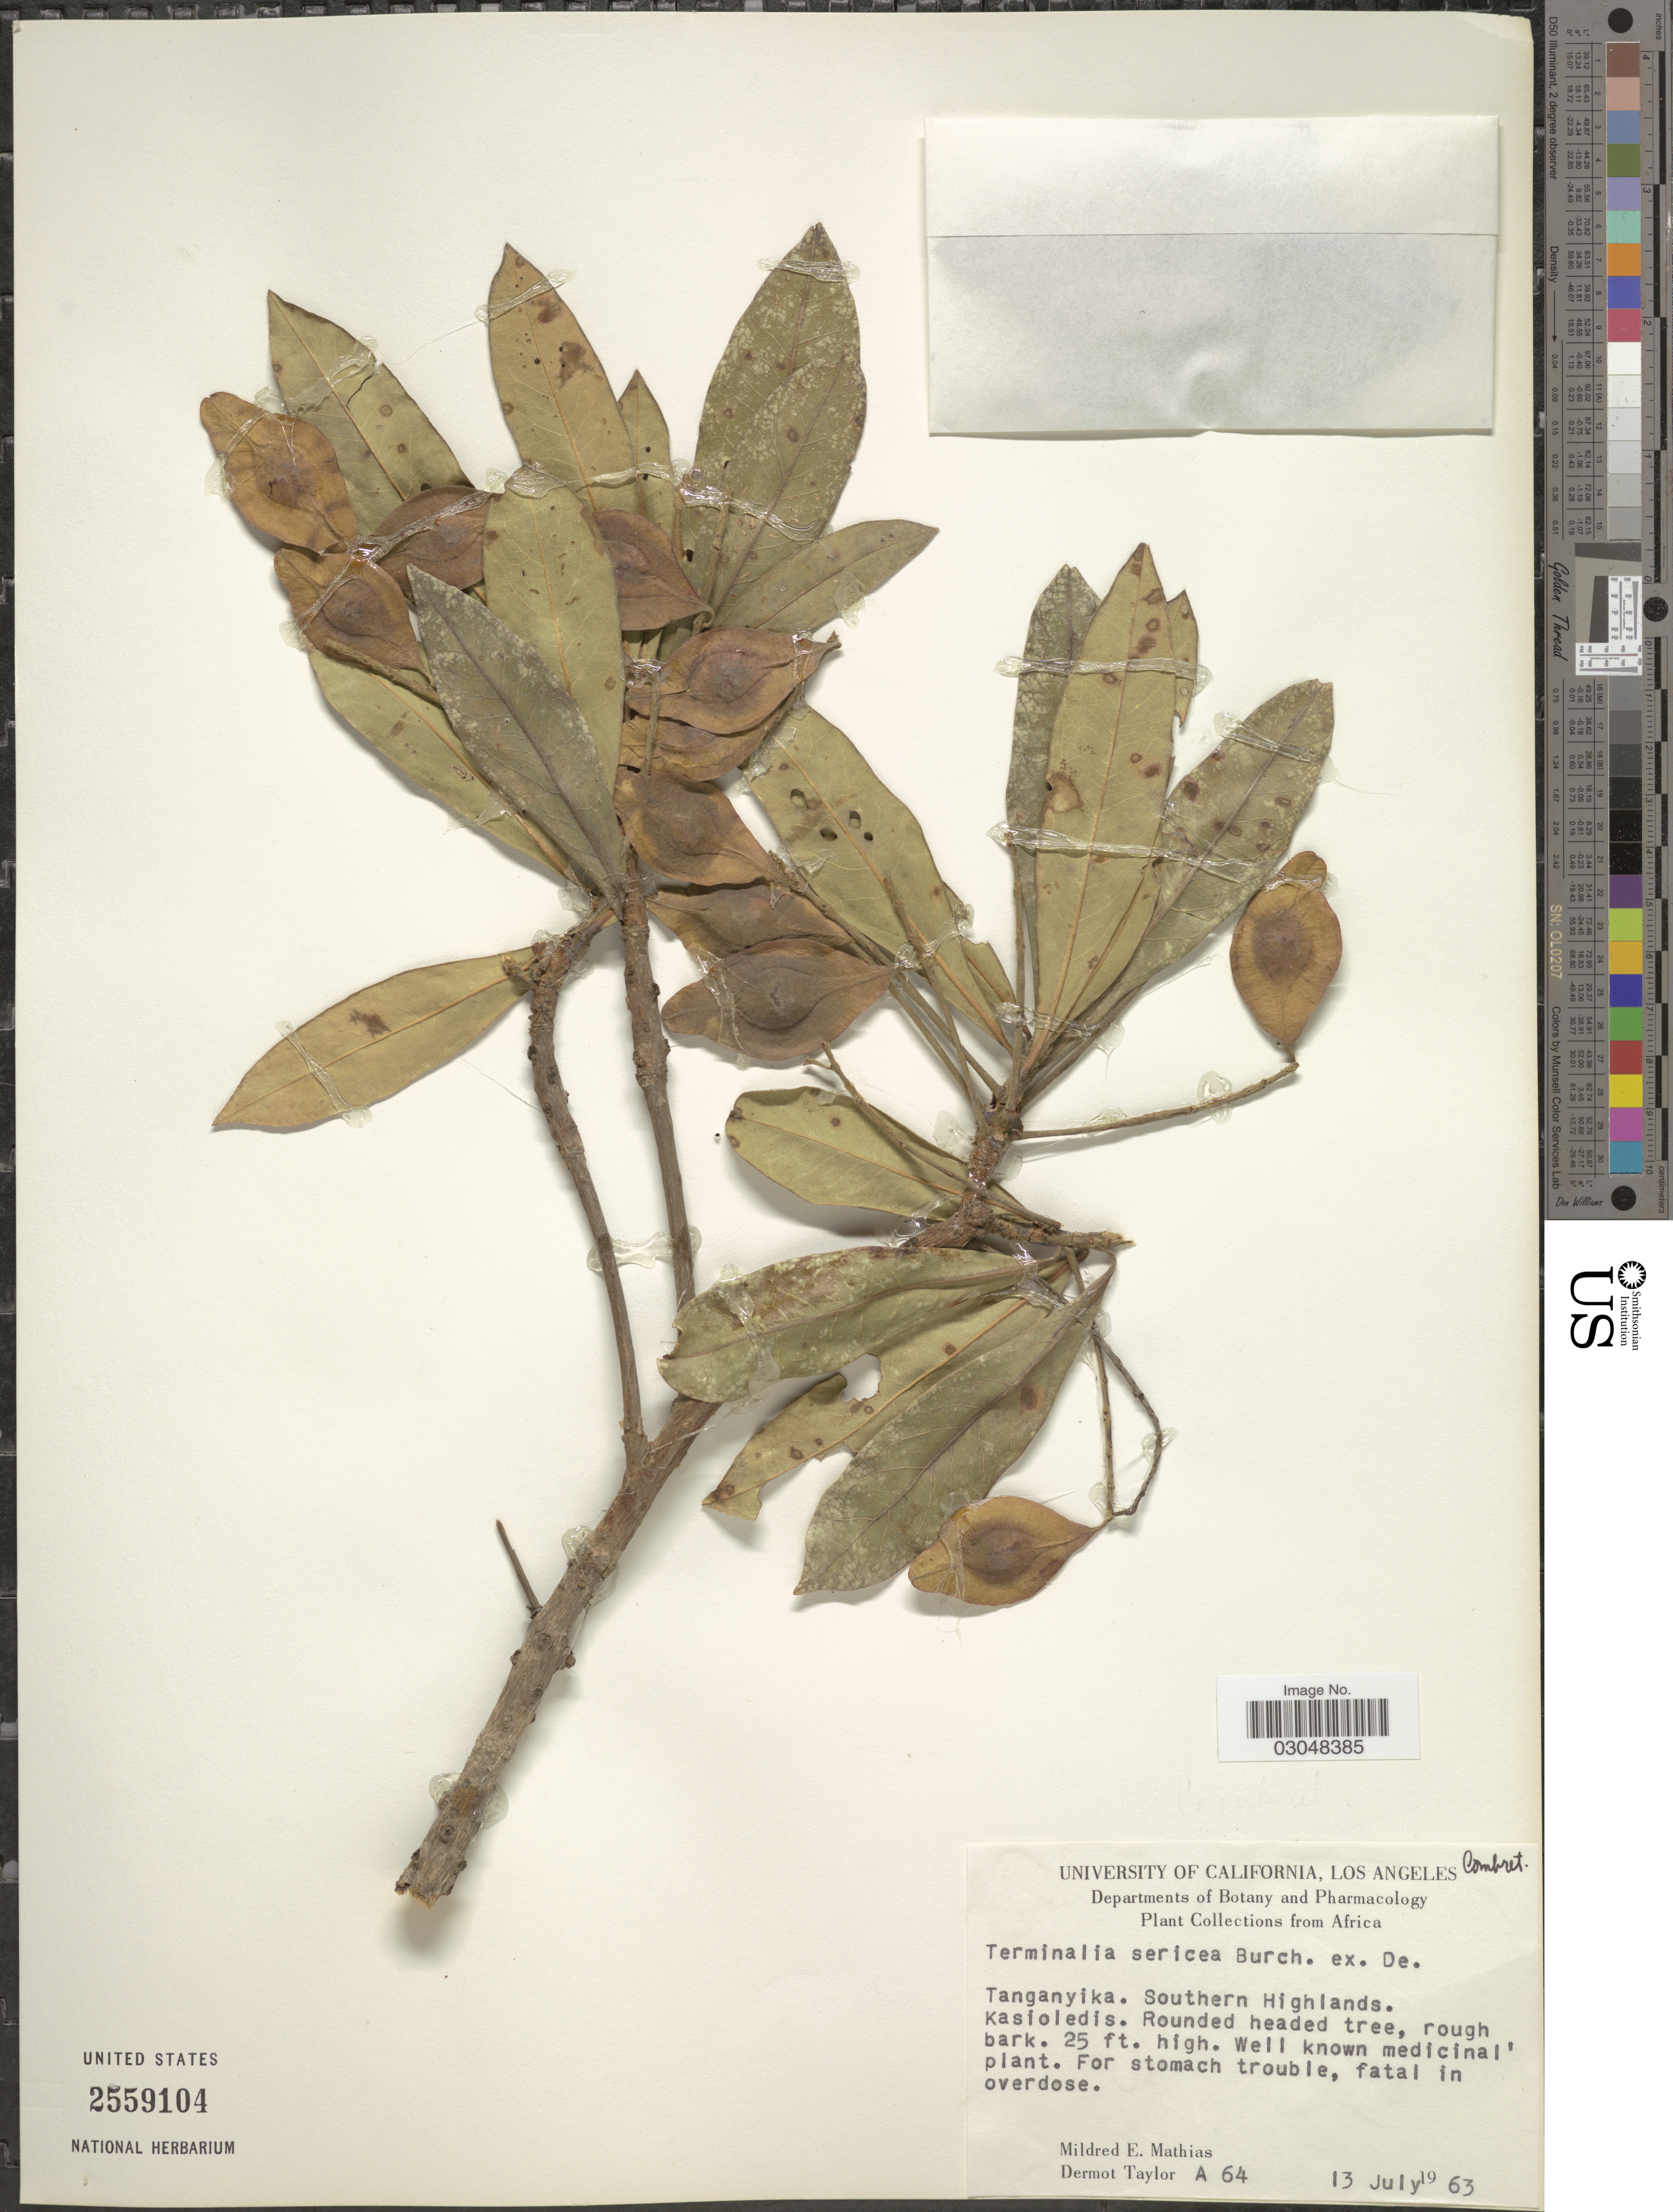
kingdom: Plantae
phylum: Tracheophyta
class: Magnoliopsida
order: Myrtales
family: Combretaceae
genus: Terminalia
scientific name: Terminalia sericea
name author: D.G. Burch ex DC.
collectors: M. E. Mathias & D. Taylor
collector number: A64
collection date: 1963-07-13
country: Tanzania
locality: Tanganyika. Southern Highlands.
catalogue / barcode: US 2559104